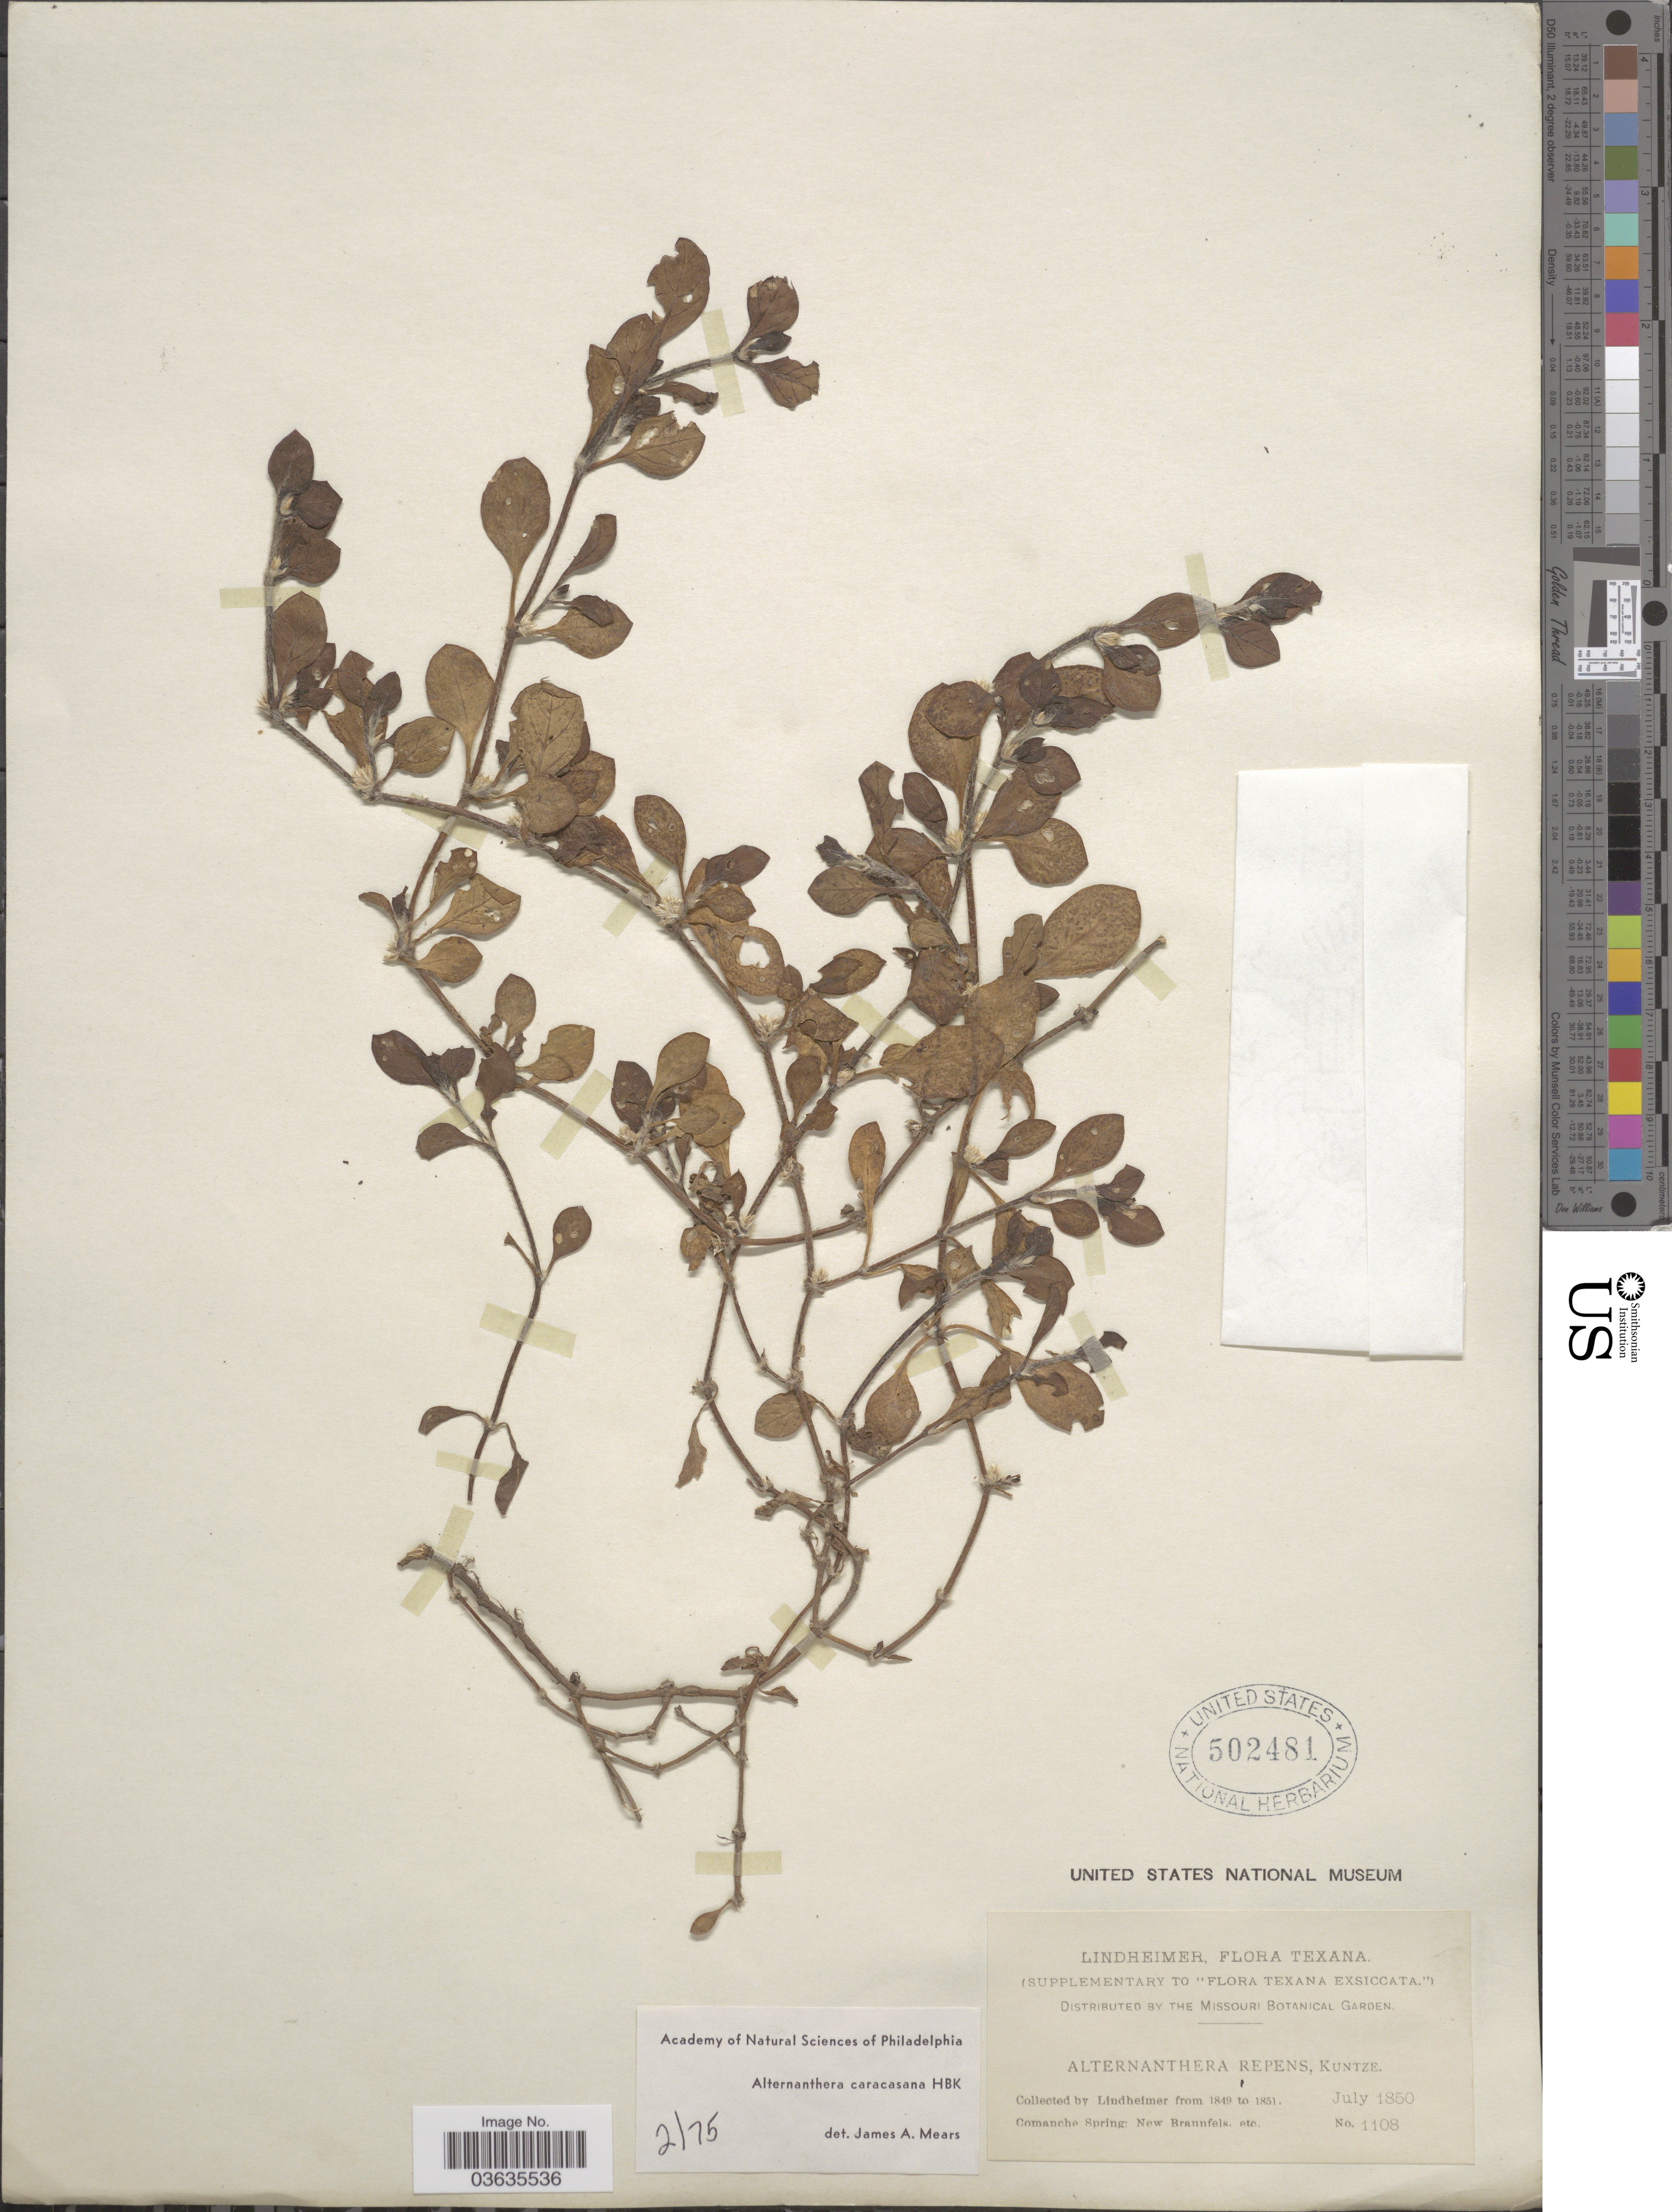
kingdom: Plantae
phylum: Tracheophyta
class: Magnoliopsida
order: Caryophyllales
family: Amaranthaceae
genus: Alternanthera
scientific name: Alternanthera caracasana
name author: Kunth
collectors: -. Lindheimer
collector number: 1108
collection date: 1850-07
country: United States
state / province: Texas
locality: Comanche Spring: New Braunfels, etc.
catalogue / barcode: US 502481